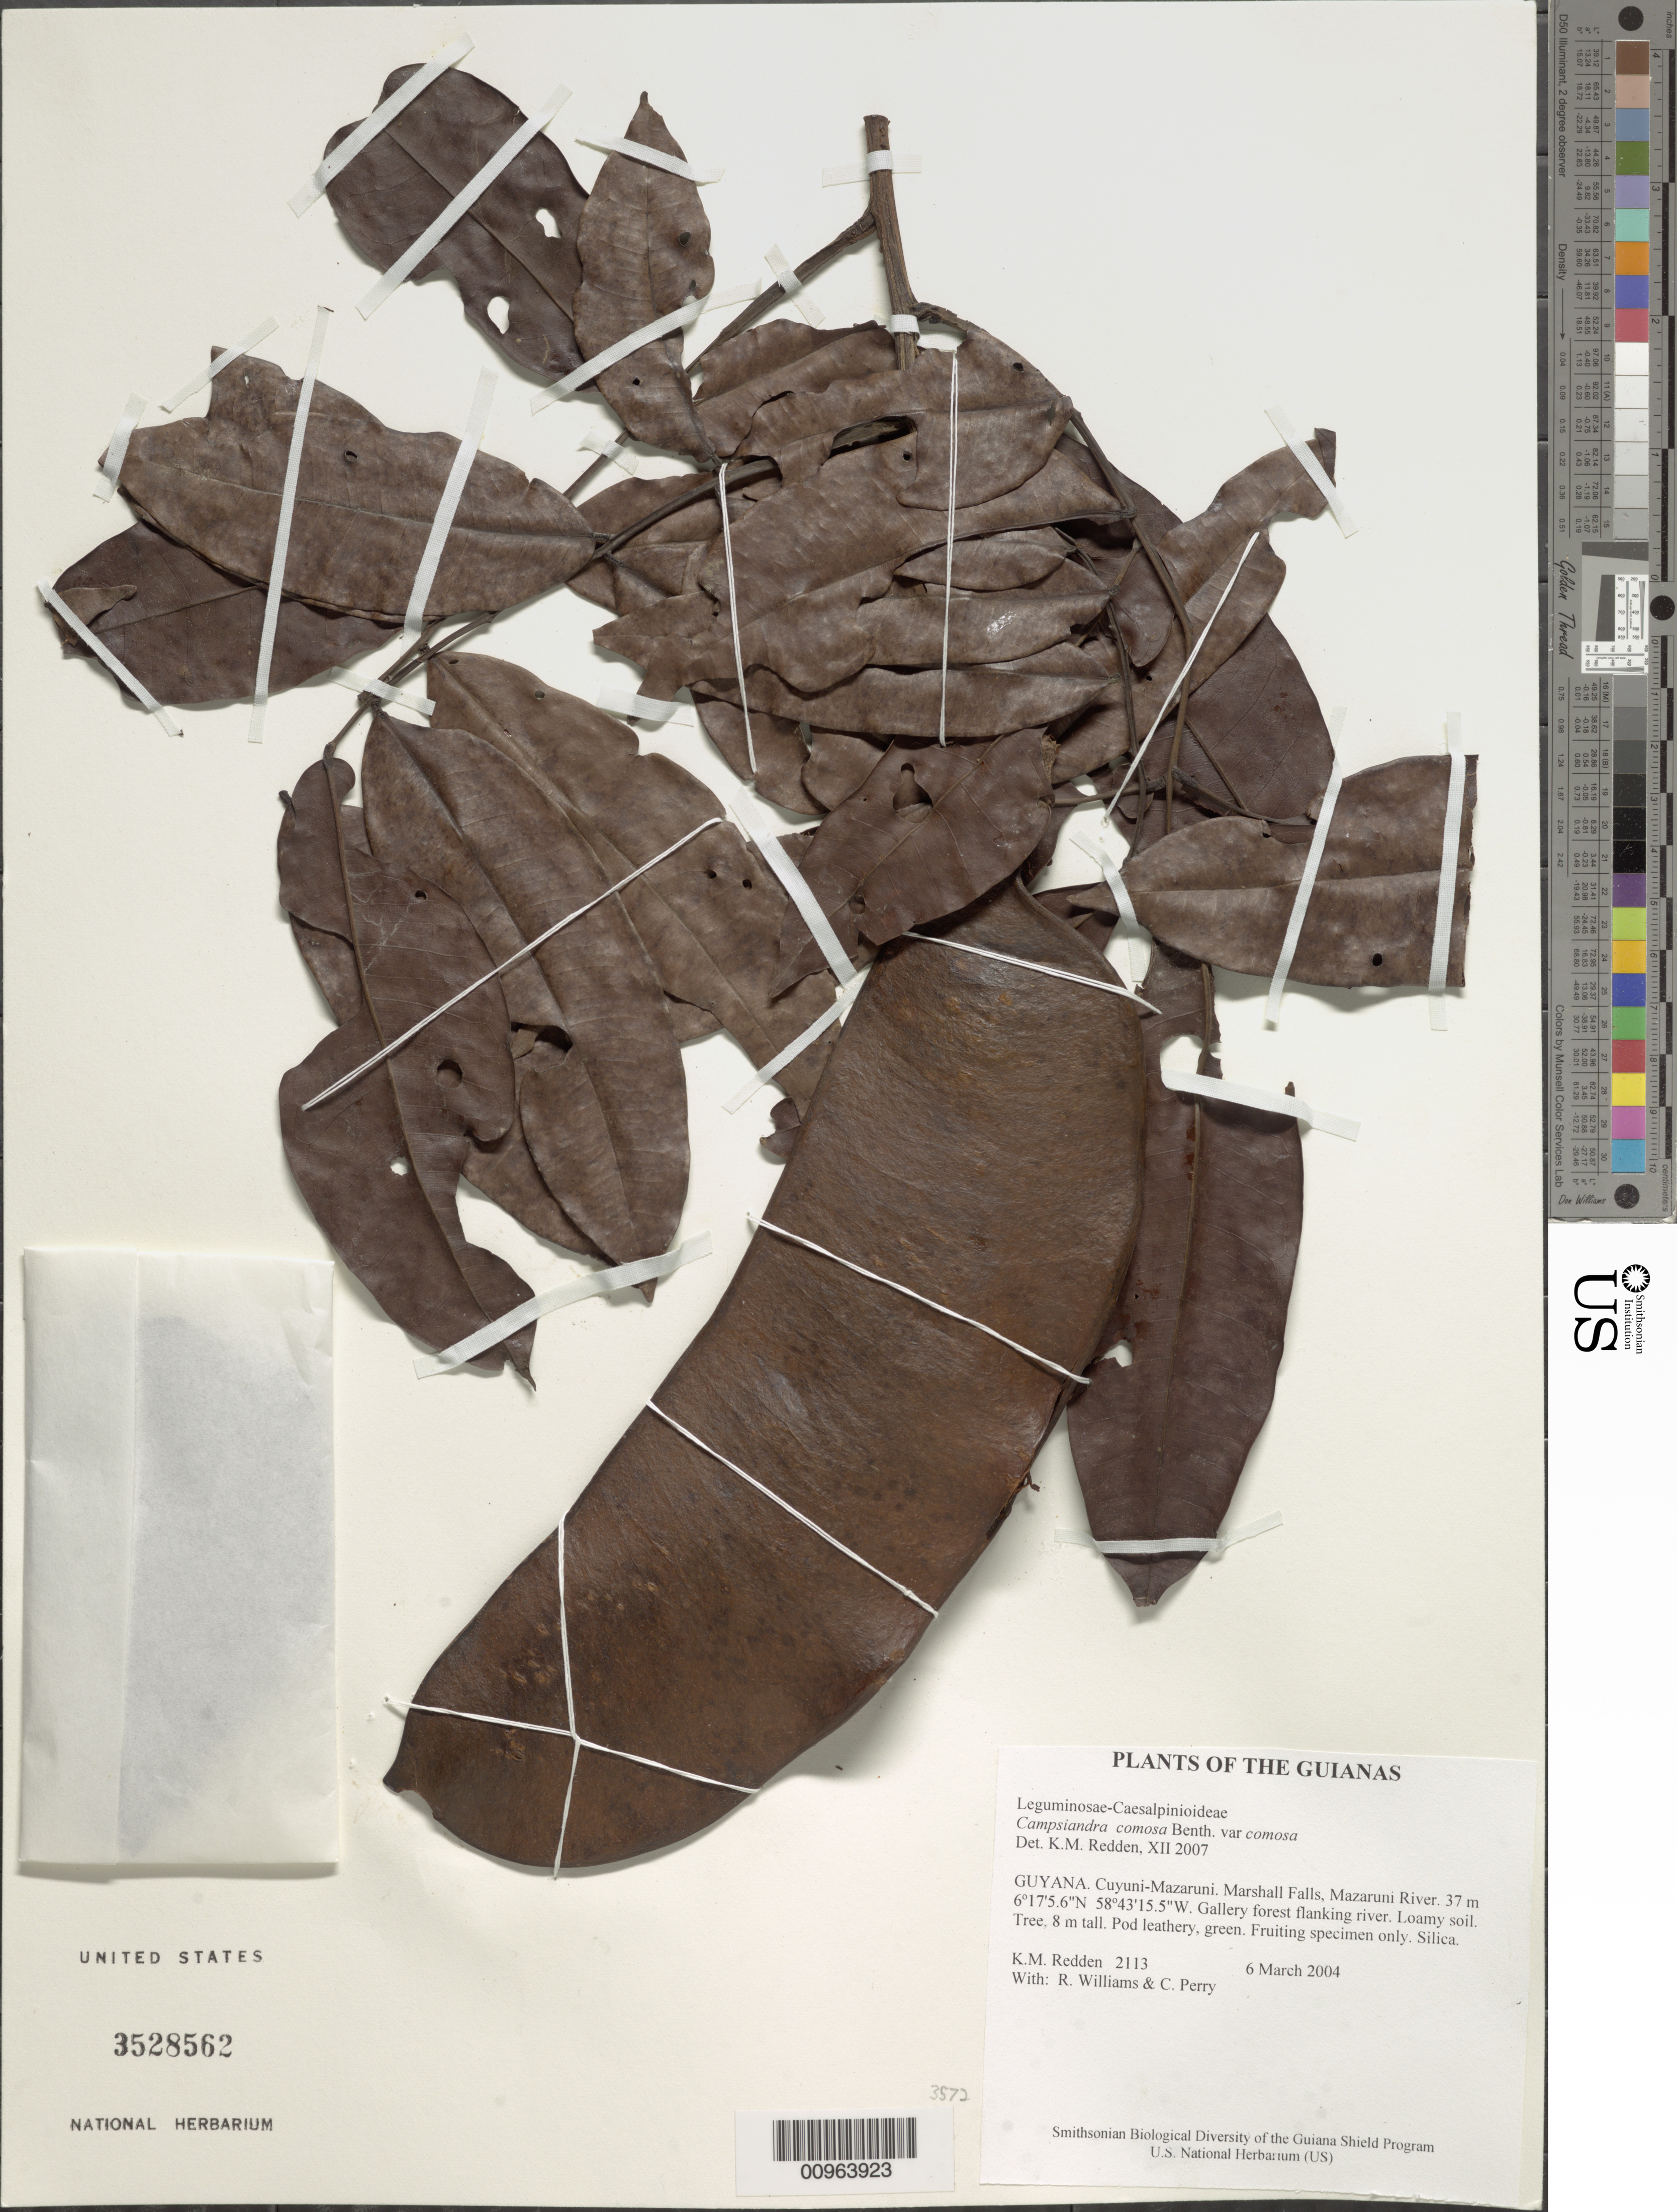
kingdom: Plantae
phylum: Tracheophyta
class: Magnoliopsida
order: Fabales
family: Fabaceae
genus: Campsiandra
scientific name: Campsiandra comosa var. comosa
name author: Benth.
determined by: Rico Arce, María de Lourdes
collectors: K. M. Redden, R. Williams & C. Perry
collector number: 2113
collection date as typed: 6 March 2004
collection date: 2004-03-06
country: Guyana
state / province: Cuyuni-Mazaruni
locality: Marshall Falls, Mazaruni River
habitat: Gallery forest flanking river. Loamy soil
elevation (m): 37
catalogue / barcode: US 3528562